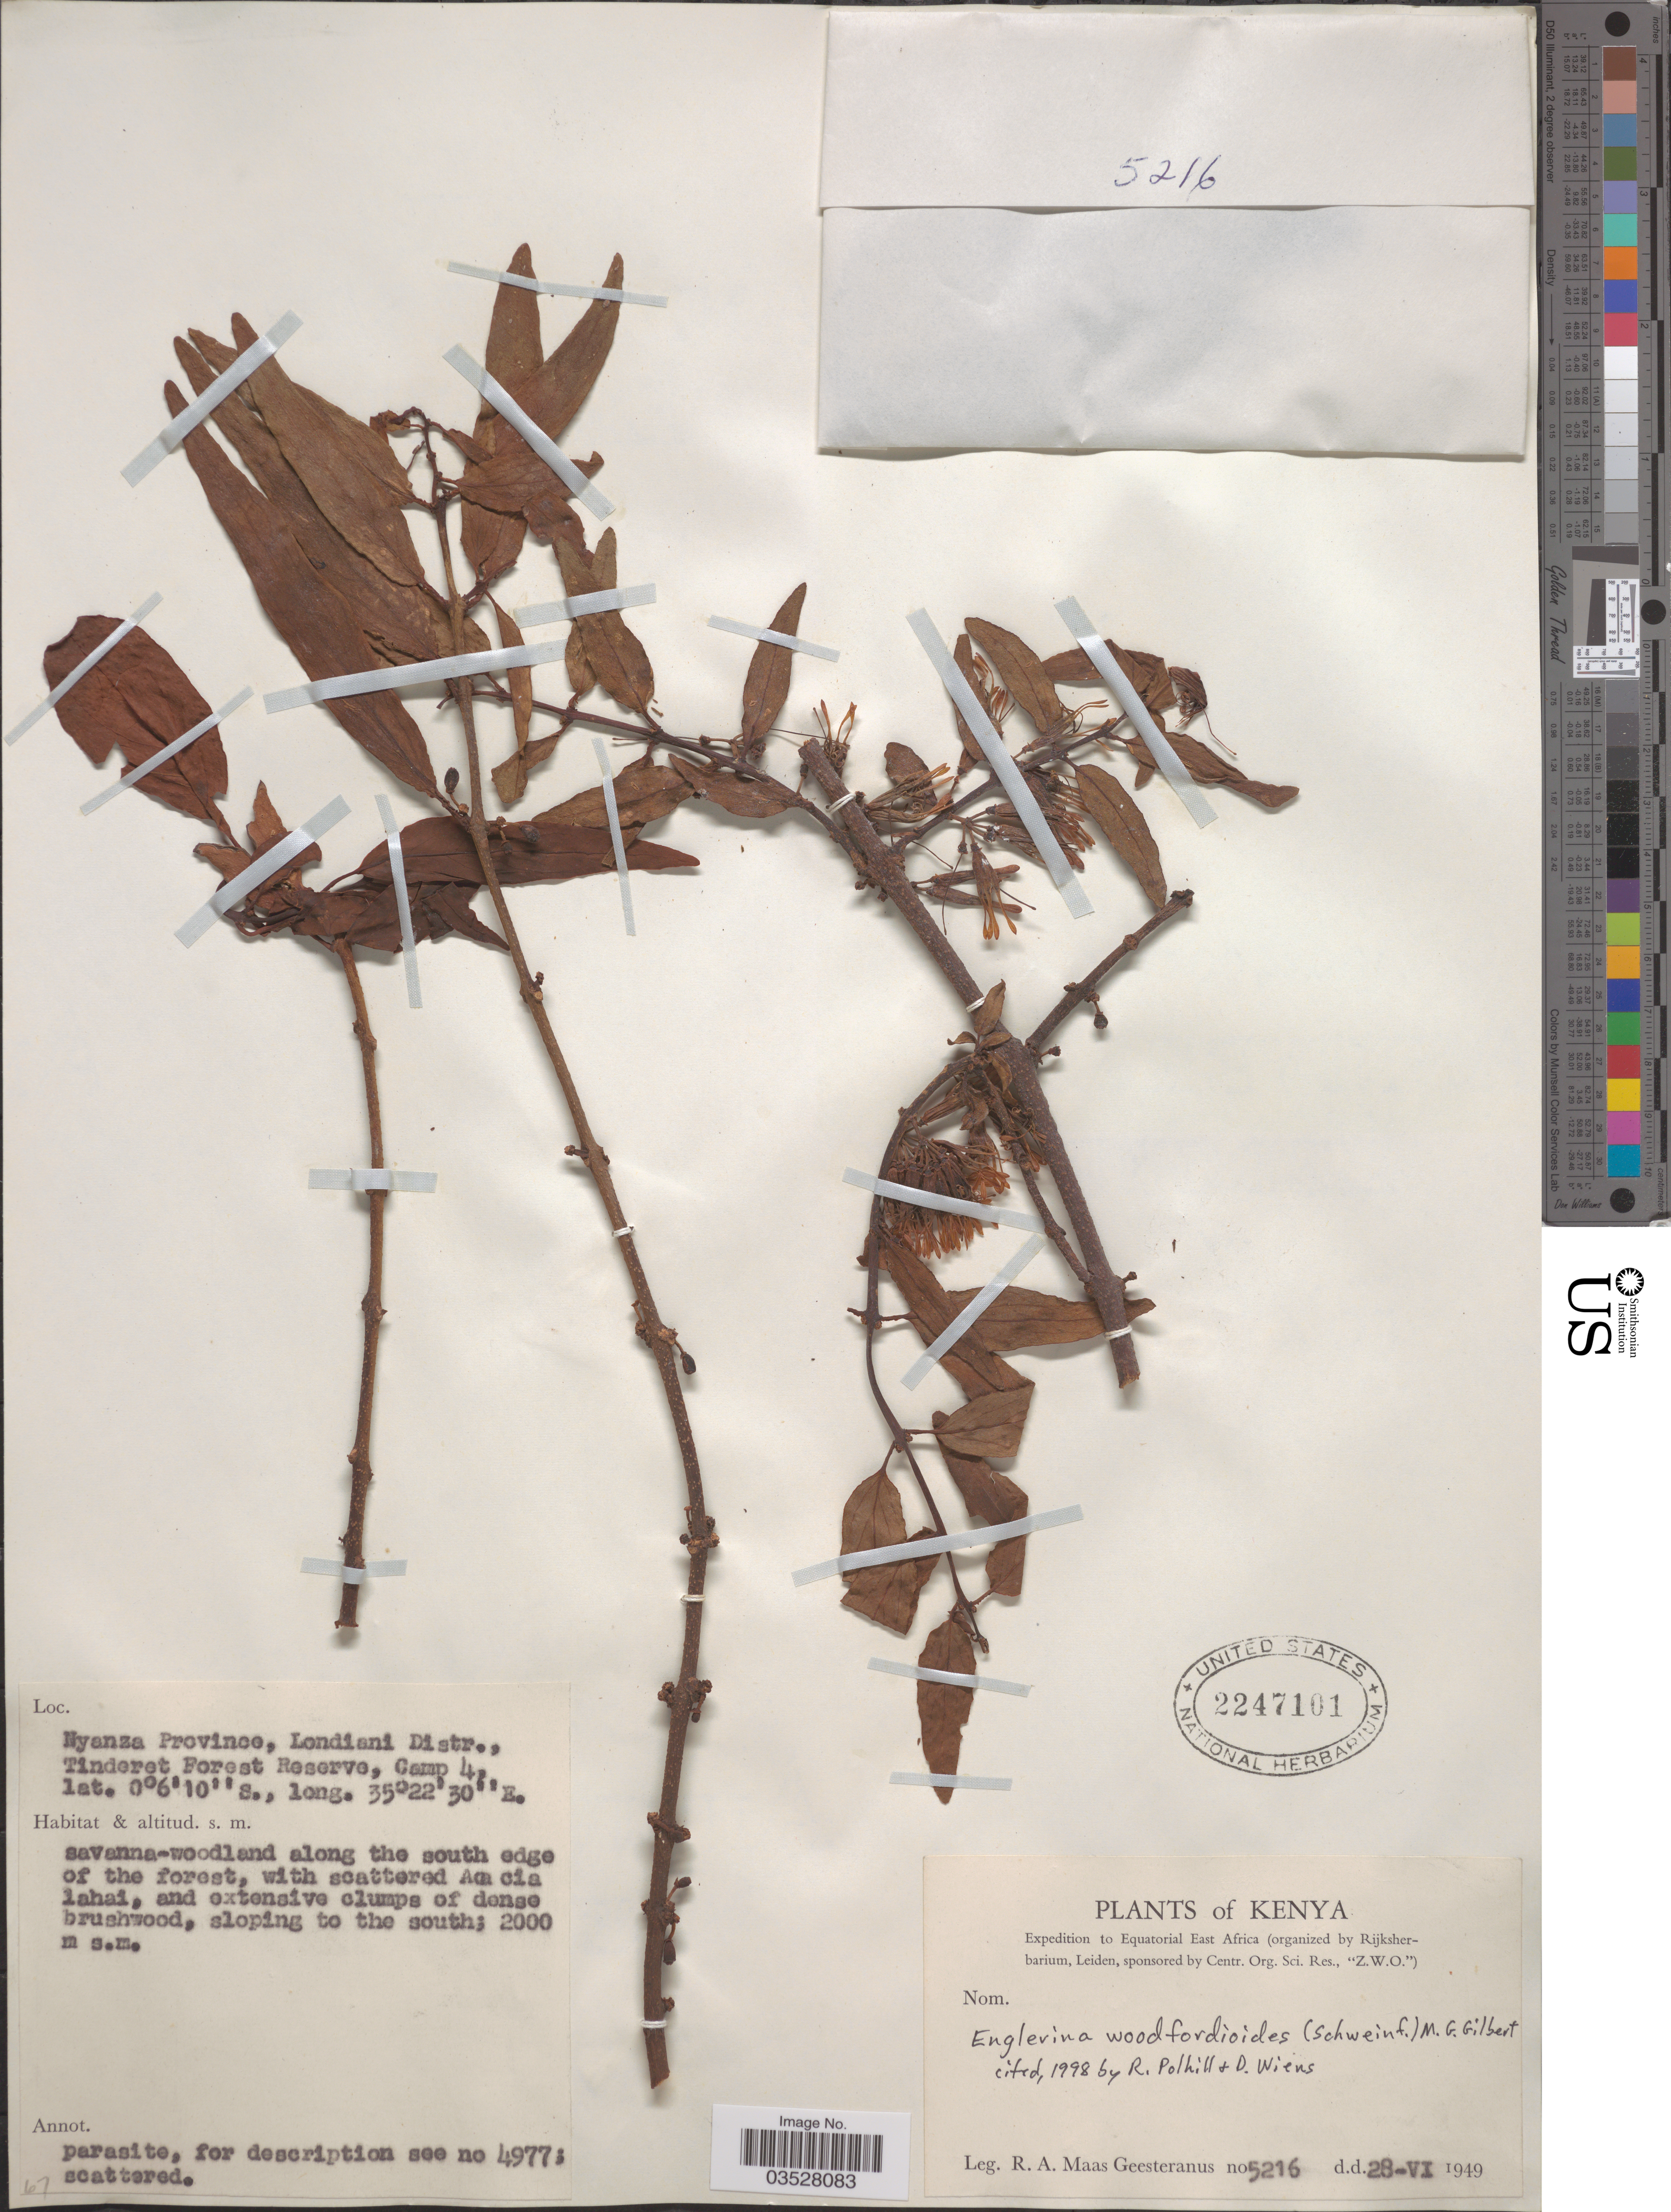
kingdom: Plantae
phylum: Tracheophyta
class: Magnoliopsida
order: Santalales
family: Loranthaceae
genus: Englerina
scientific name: Englerina woodfordioides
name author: Singler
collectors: R. A. Maas Geesteranus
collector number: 5216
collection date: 1949-06-28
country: Kenya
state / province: Nandi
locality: Equatorial East Africa. Londiani Distr., Tinderet Forest Reserve, Camp 4. Nyanza.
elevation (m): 2000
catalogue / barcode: US 2247101